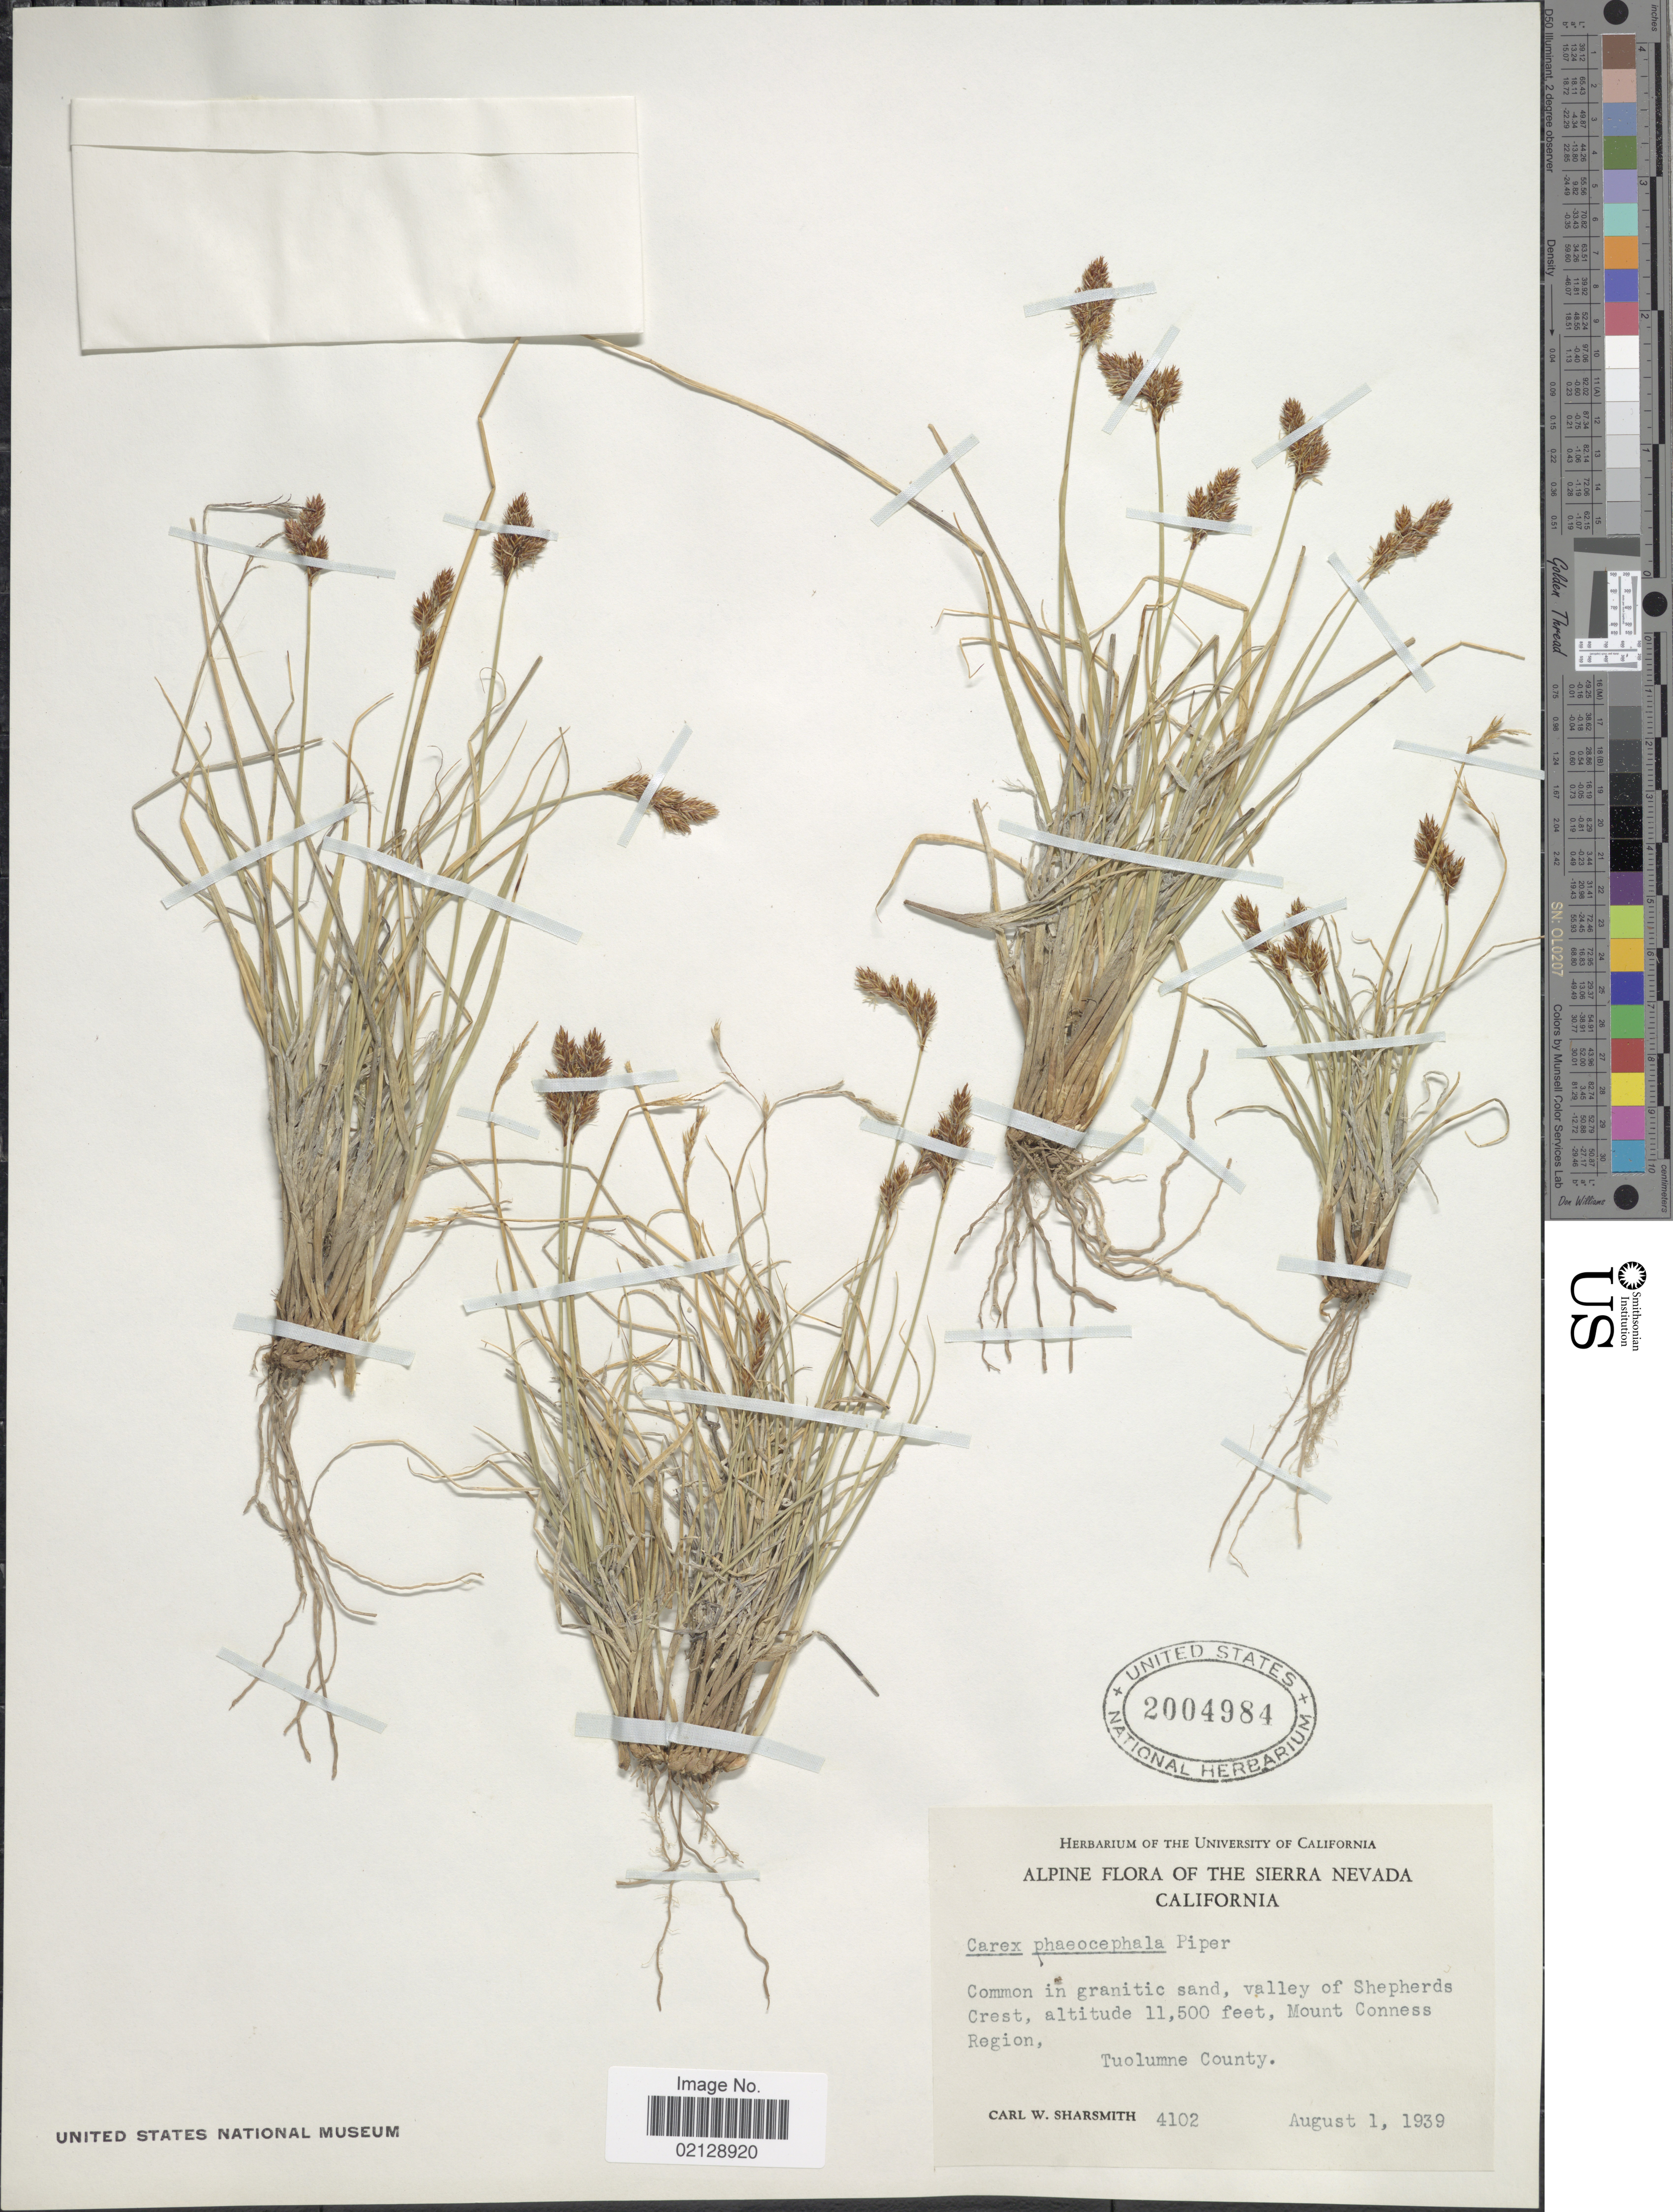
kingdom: Plantae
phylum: Tracheophyta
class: Liliopsida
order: Poales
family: Cyperaceae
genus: Carex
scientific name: Carex phaeocephala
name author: Piper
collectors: C. Sharsmith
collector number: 4102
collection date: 1939-08-01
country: United States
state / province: California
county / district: Tuolumne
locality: Alpine Flora of The Sierra Nevada, California, Common in granite sand, valley of Shepherds Crest, Mount Conness Region, Tuolumne County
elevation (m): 3505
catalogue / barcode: US 2004984